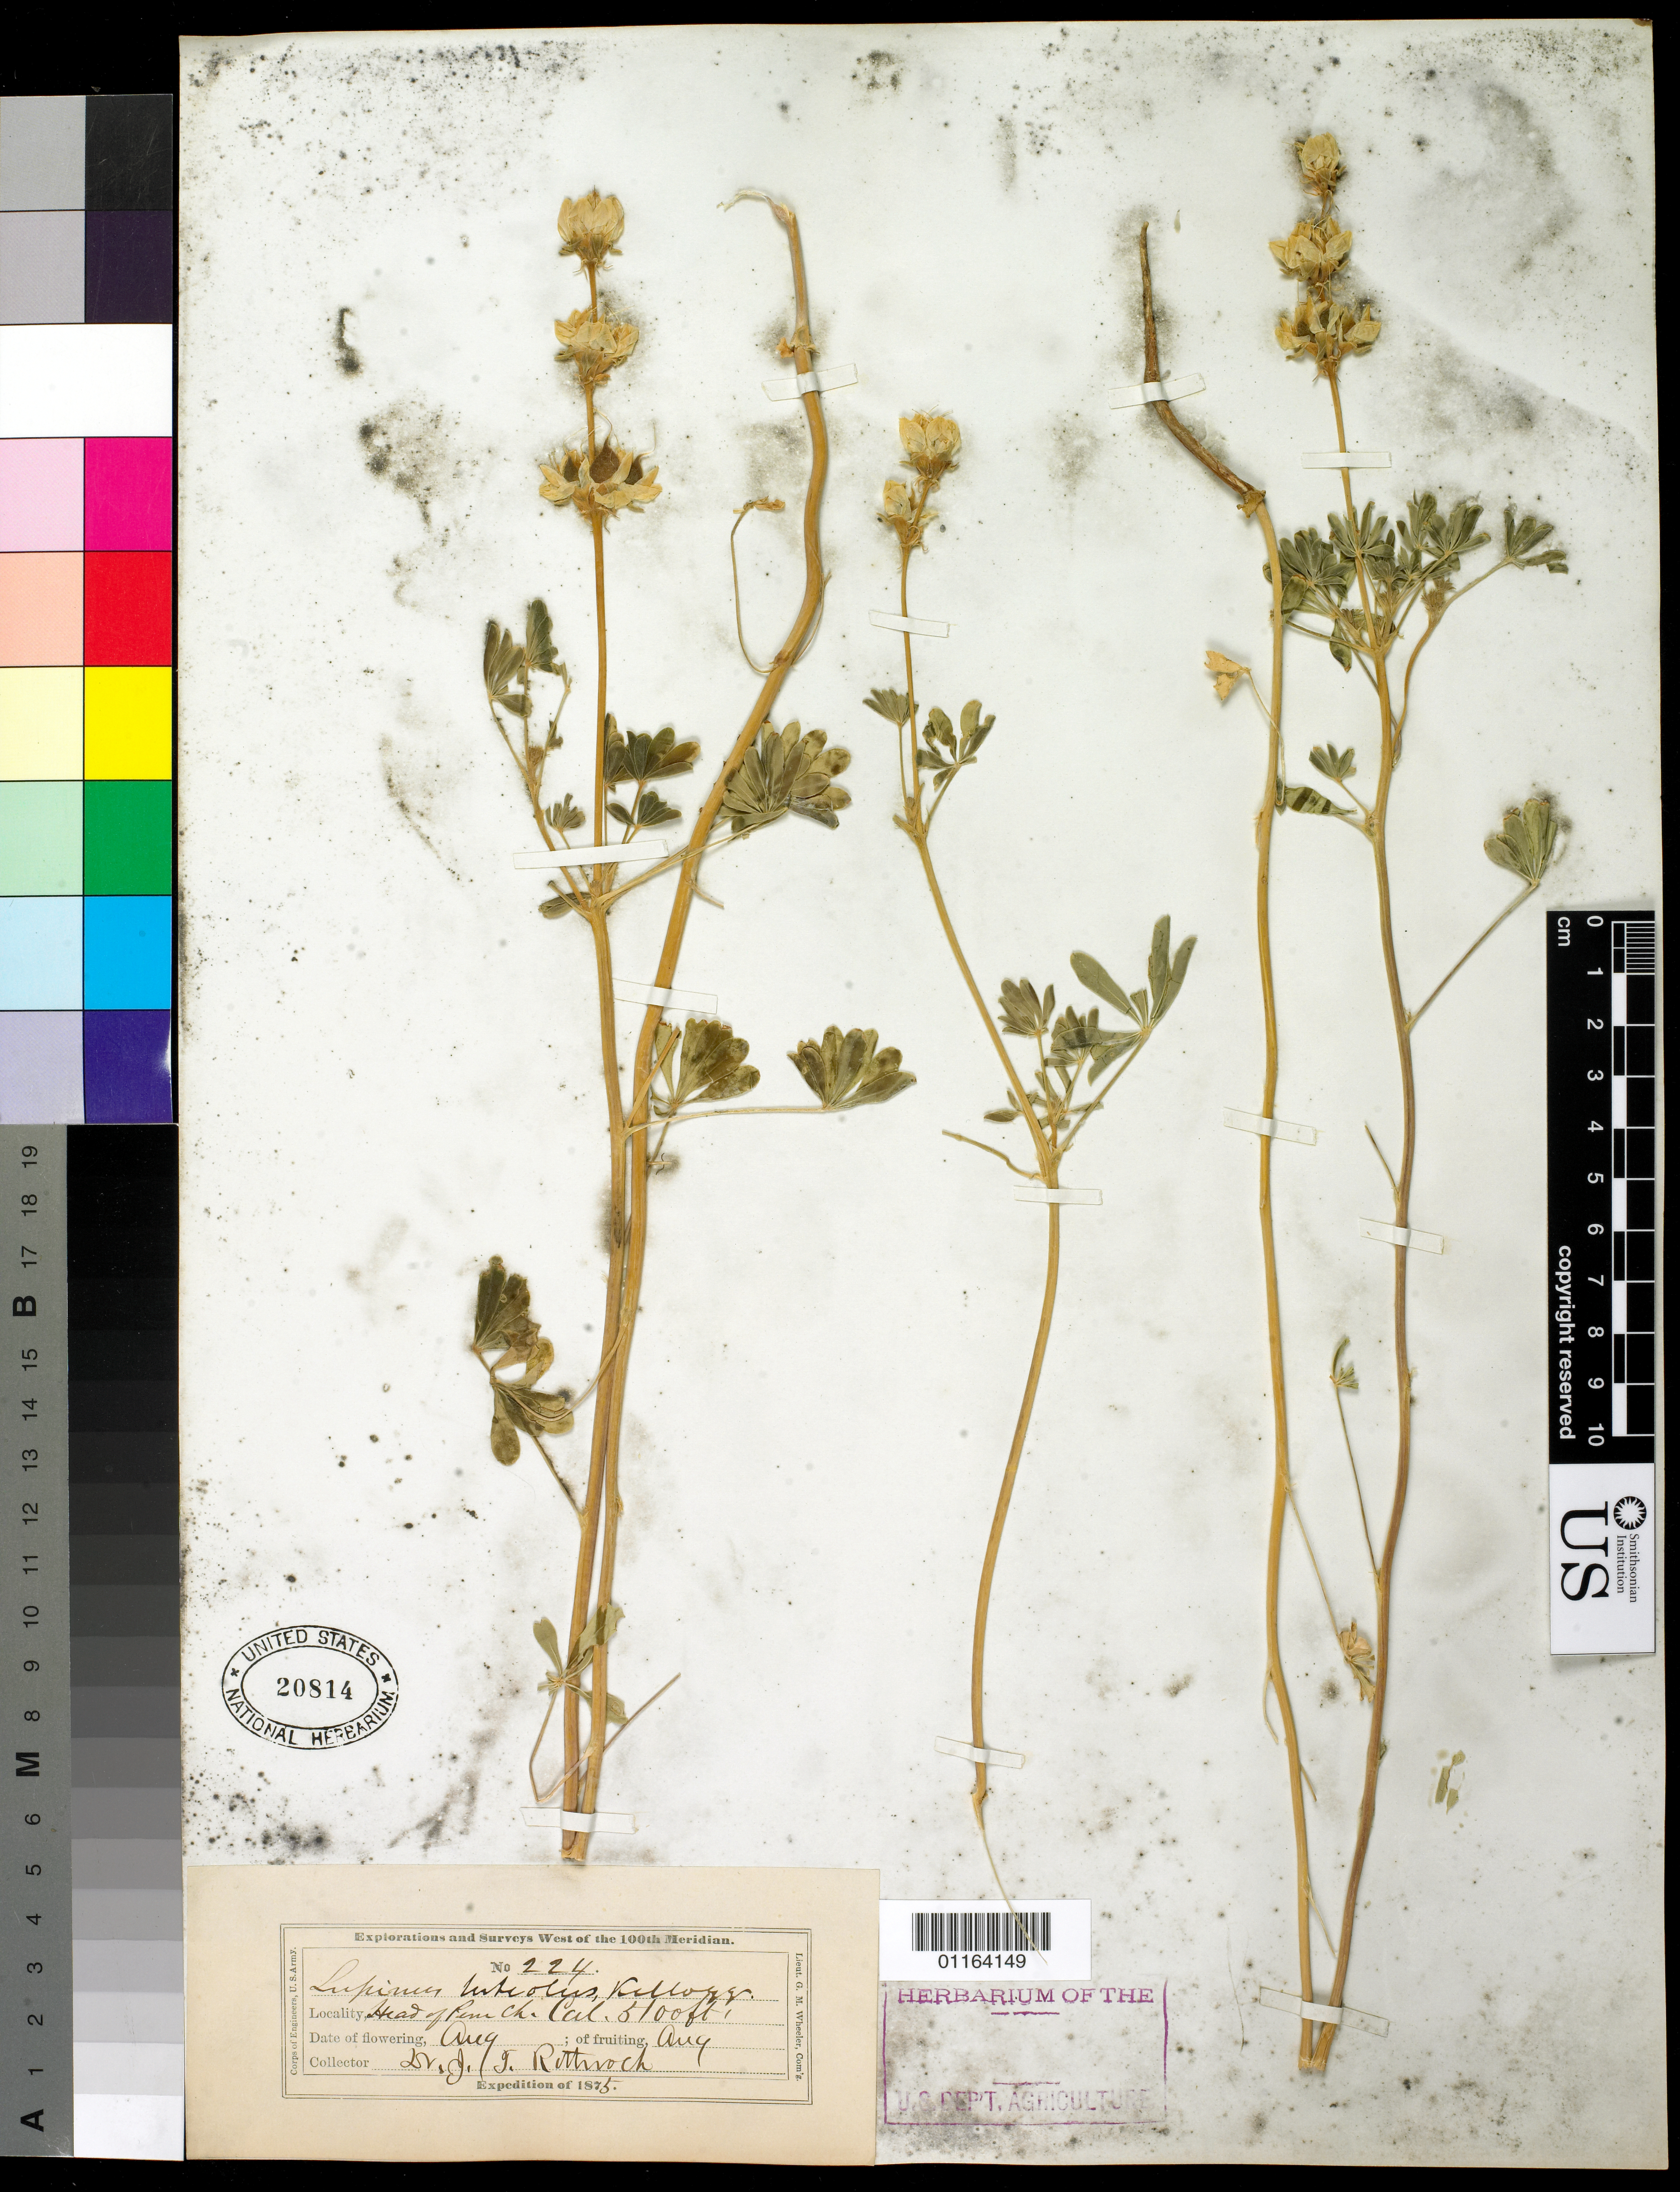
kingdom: Plantae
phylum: Tracheophyta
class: Magnoliopsida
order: Fabales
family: Fabaceae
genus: Lupinus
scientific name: Lupinus luteolus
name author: Kellogg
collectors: J. T. Rothrock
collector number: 224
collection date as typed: Aug 1875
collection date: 1875-08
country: United States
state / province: California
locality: Head of Peru Ch.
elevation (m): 1554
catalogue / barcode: US 20814